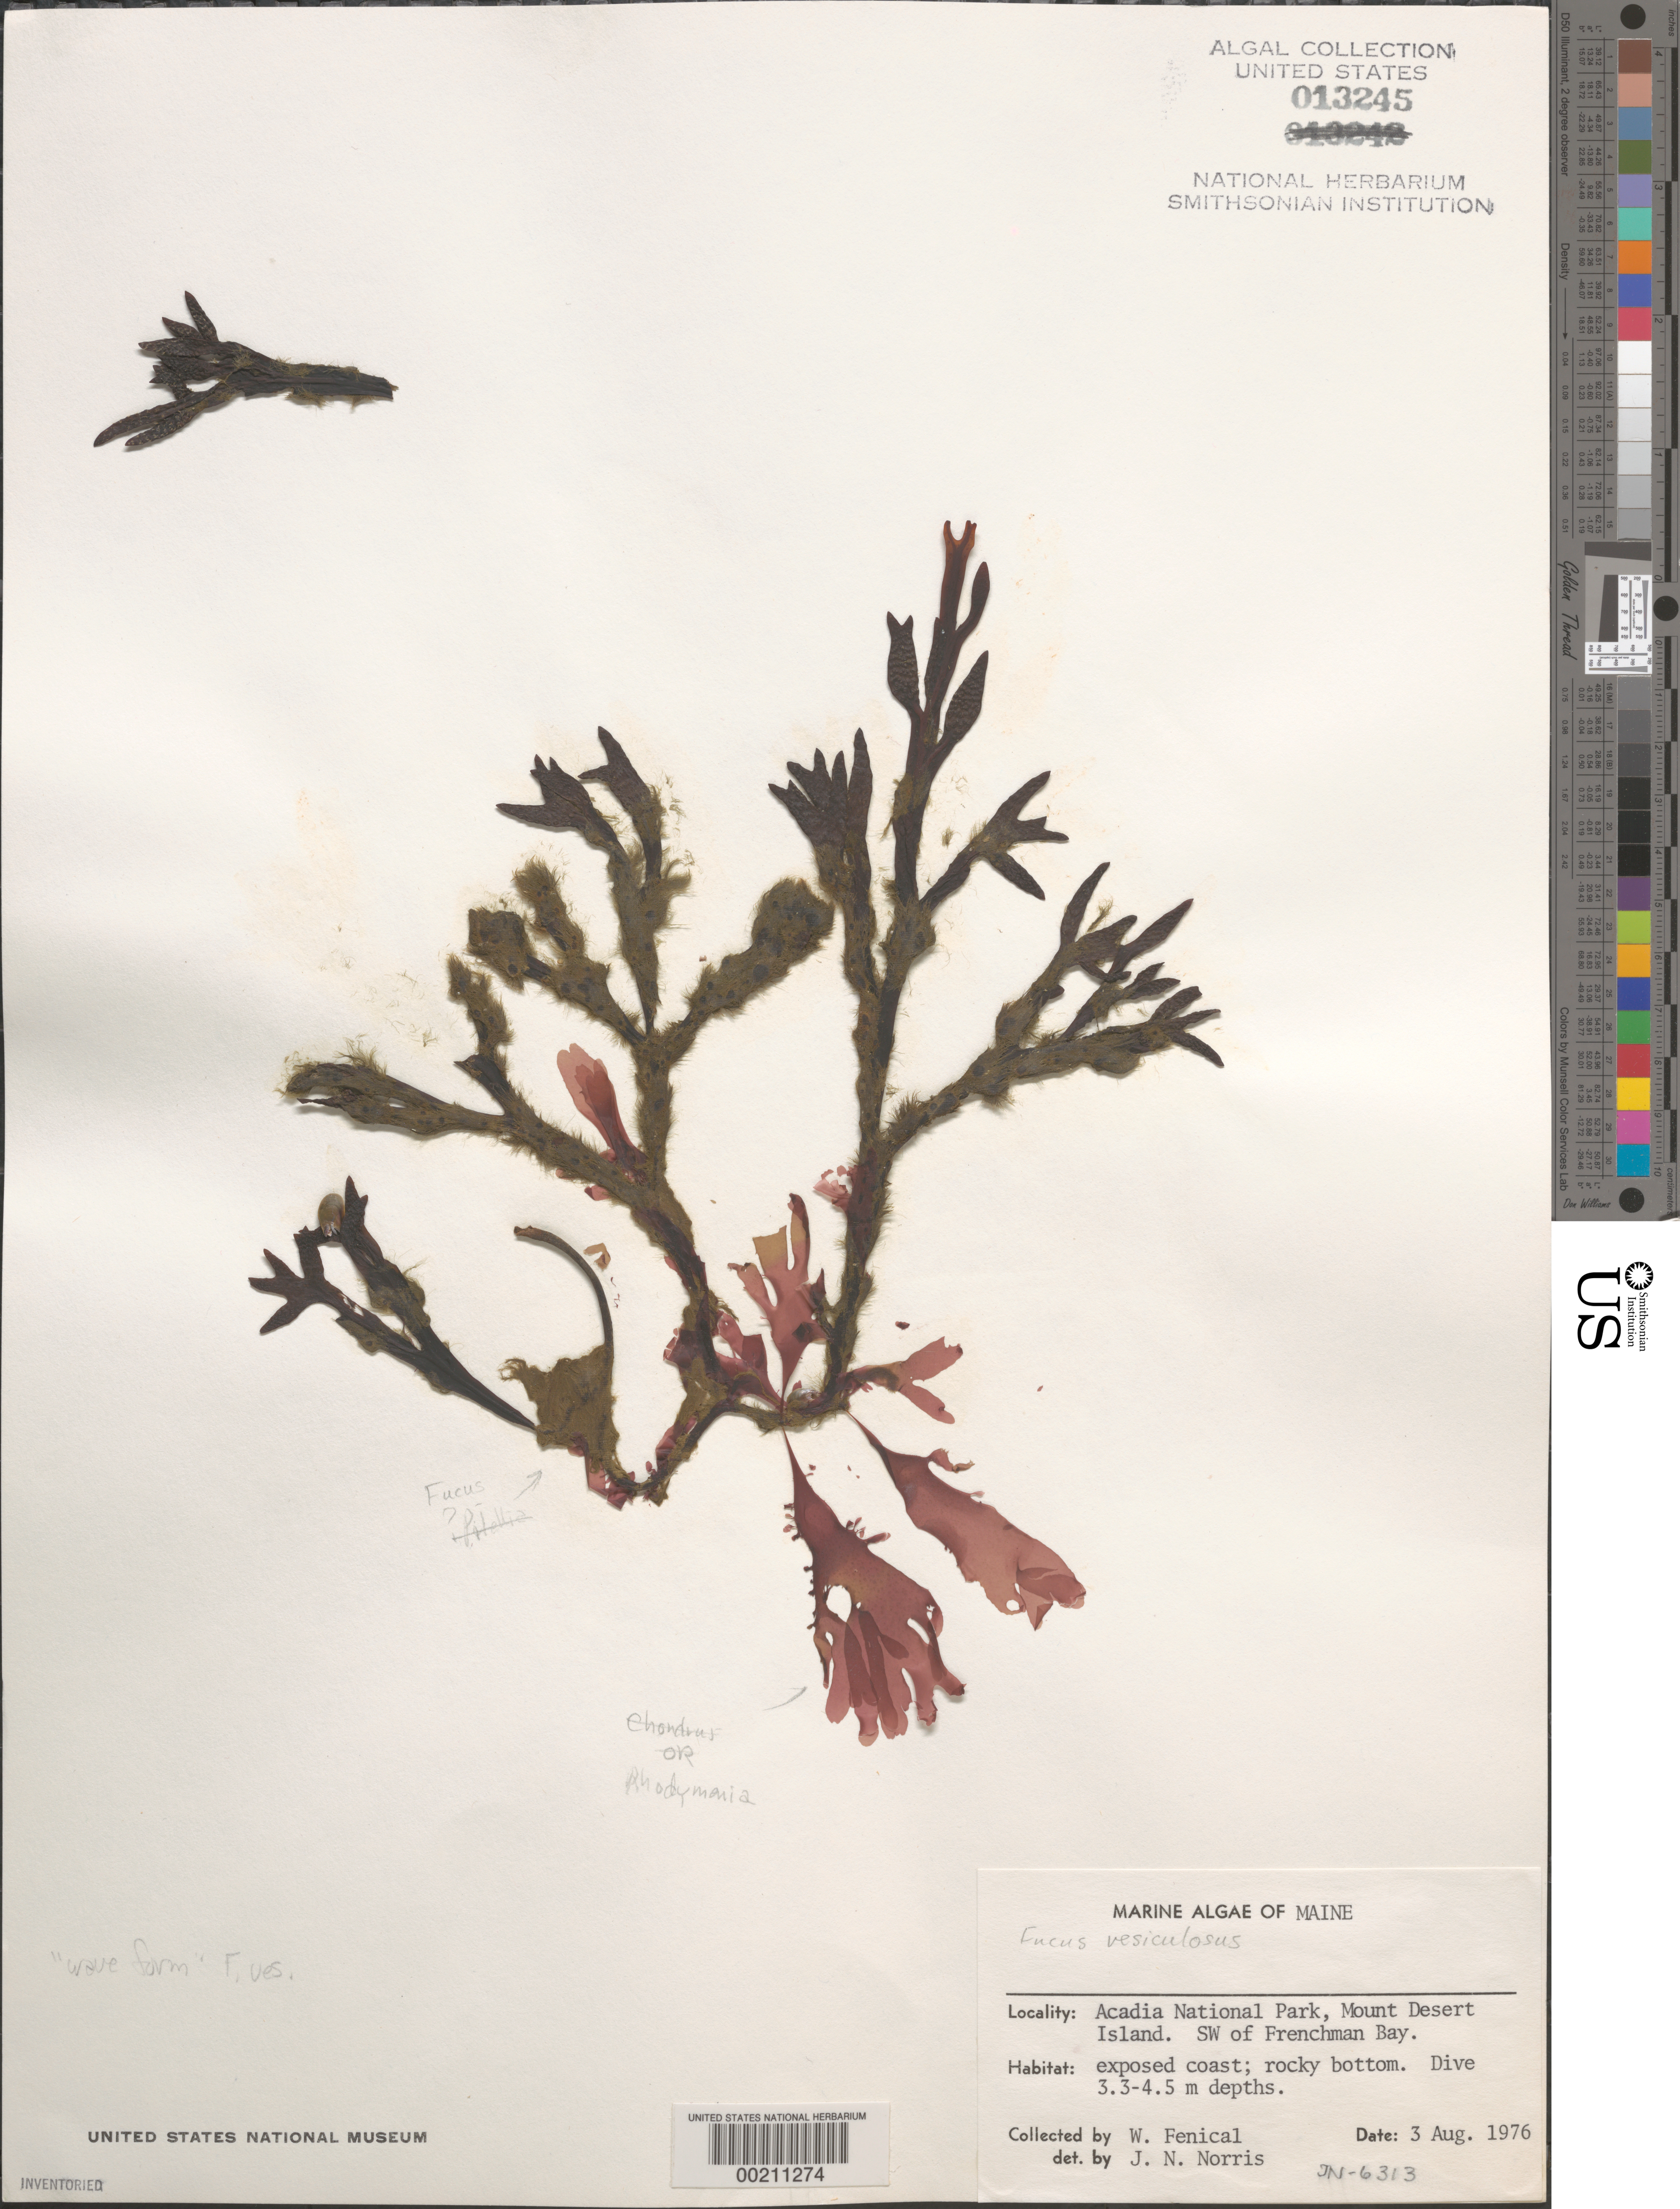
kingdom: Chromista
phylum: Ochrophyta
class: Phaeophyceae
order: Fucales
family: Fucaceae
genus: Fucus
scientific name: Fucus vesiculosus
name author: L.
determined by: Norris, James N.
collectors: W. Fenical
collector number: Jn-6313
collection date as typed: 03 Aug 1976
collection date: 1976-08-03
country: United States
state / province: Maine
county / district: Hancock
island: Mount Desert Island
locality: Acadia National Park, southwest of Frenchman Bay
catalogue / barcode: US 13245